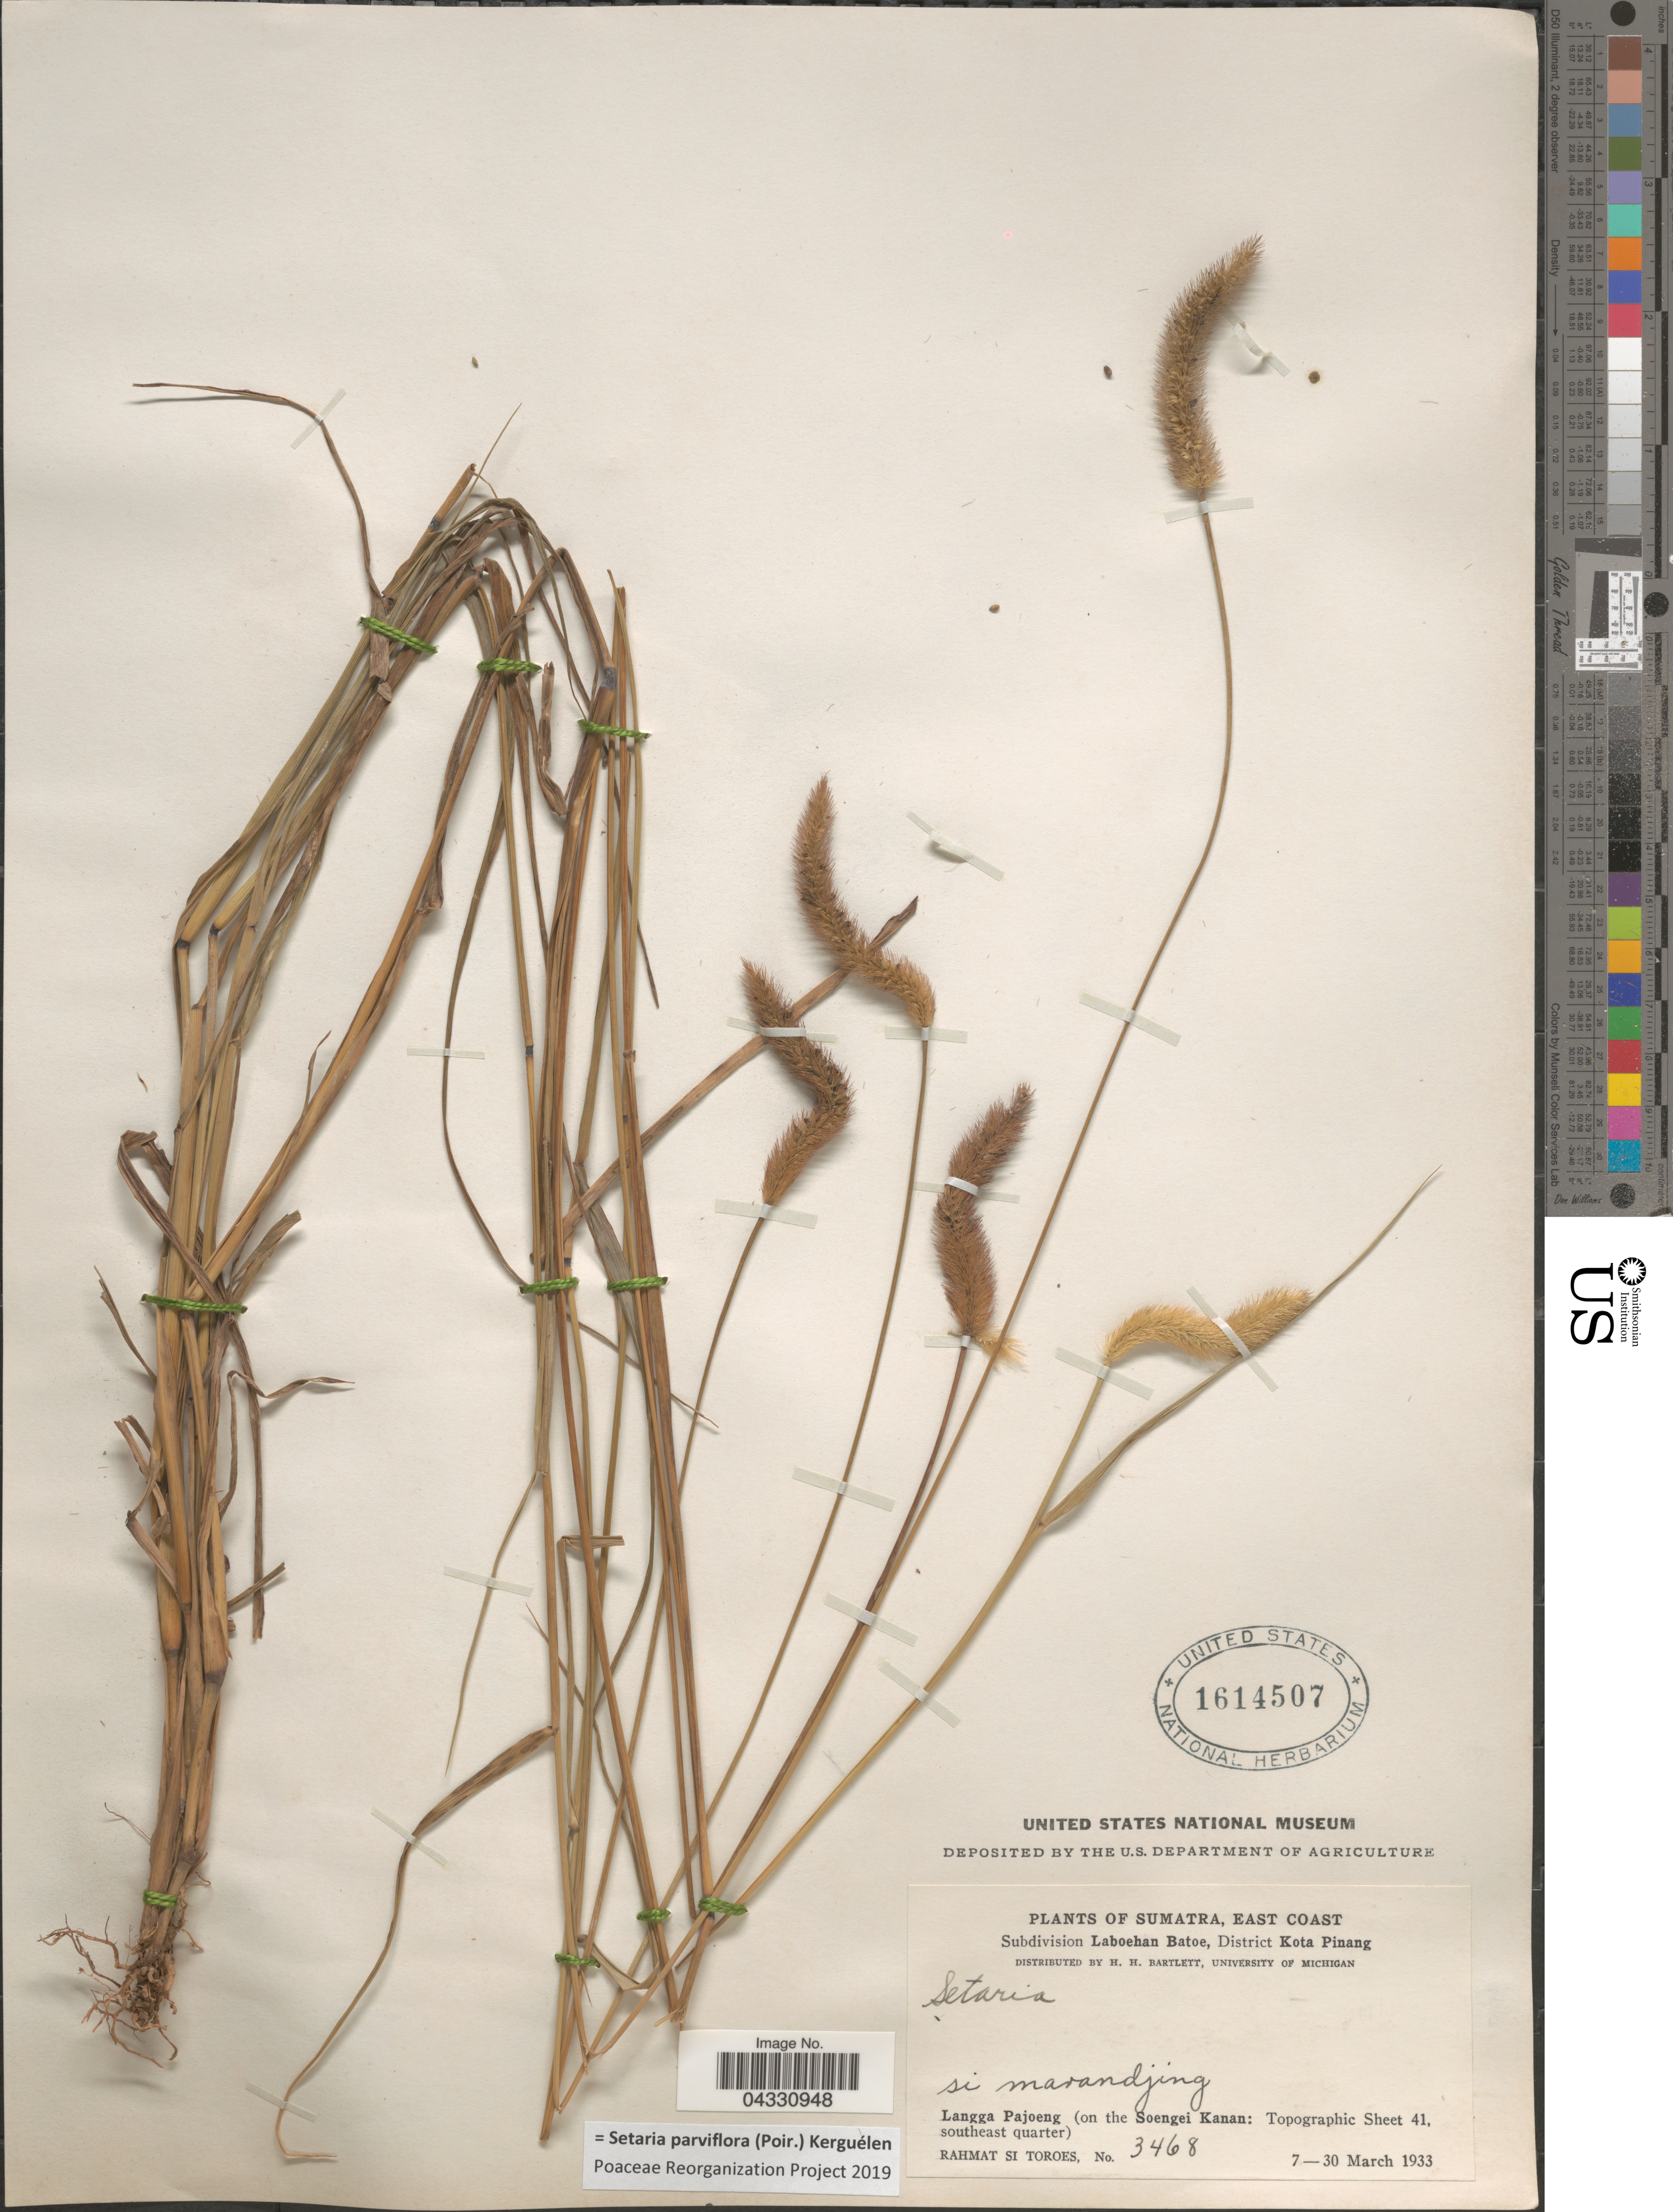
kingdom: Plantae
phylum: Tracheophyta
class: Liliopsida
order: Poales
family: Poaceae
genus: Setaria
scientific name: Setaria parviflora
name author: (Poir.) Kerguélen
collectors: Rahmat Si Boeea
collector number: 3468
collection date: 1933-03-07/1933-03-30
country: Indonesia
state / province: Sumatra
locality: East Coast. Subdivision Laboehan Batoe, District Kota Pinang. Langga Pajoeng (on the Soengei Kanan: Topographic Sheet 41, southeast quarter).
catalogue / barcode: US 1614507